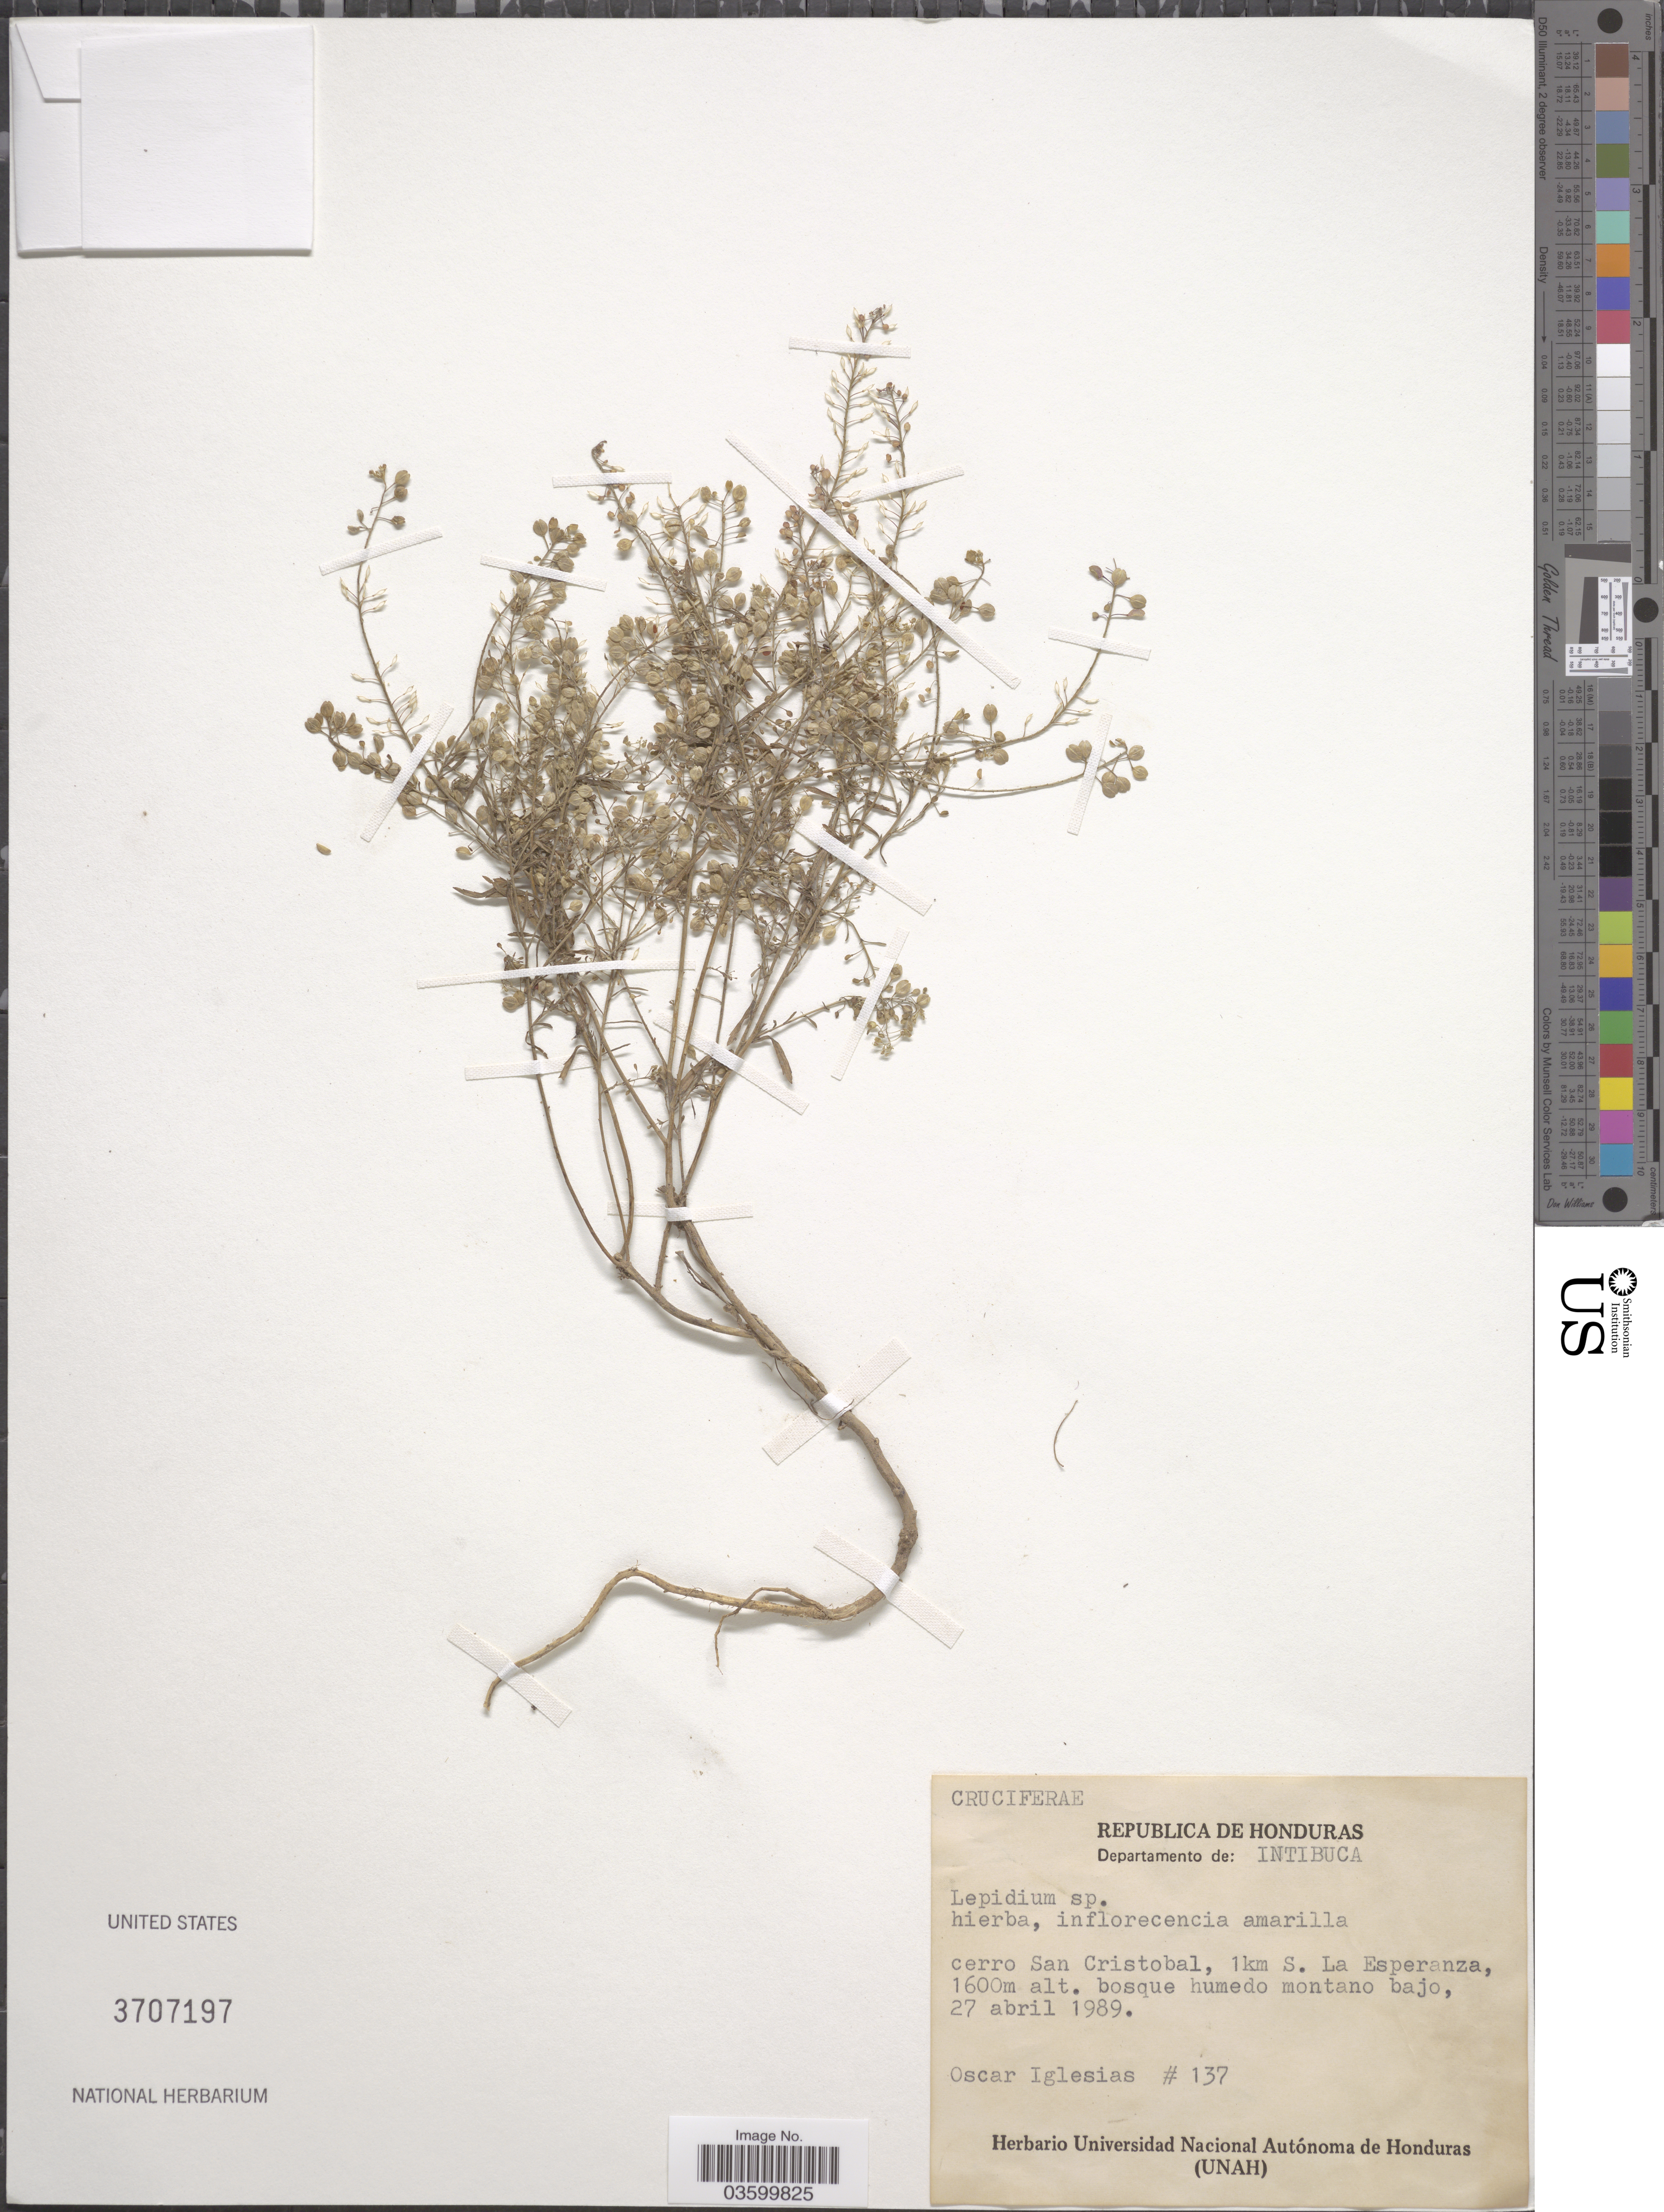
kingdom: Plantae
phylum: Tracheophyta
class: Magnoliopsida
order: Brassicales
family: Brassicaceae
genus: Lepidium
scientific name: Lepidium sp.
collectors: O. Iglesias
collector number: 137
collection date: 1989-04-27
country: Honduras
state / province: Intibuca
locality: Departamento de: Intibuca. Cerro San Cristobal, 1km S. La Esperanza.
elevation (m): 1600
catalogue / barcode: US 3707197